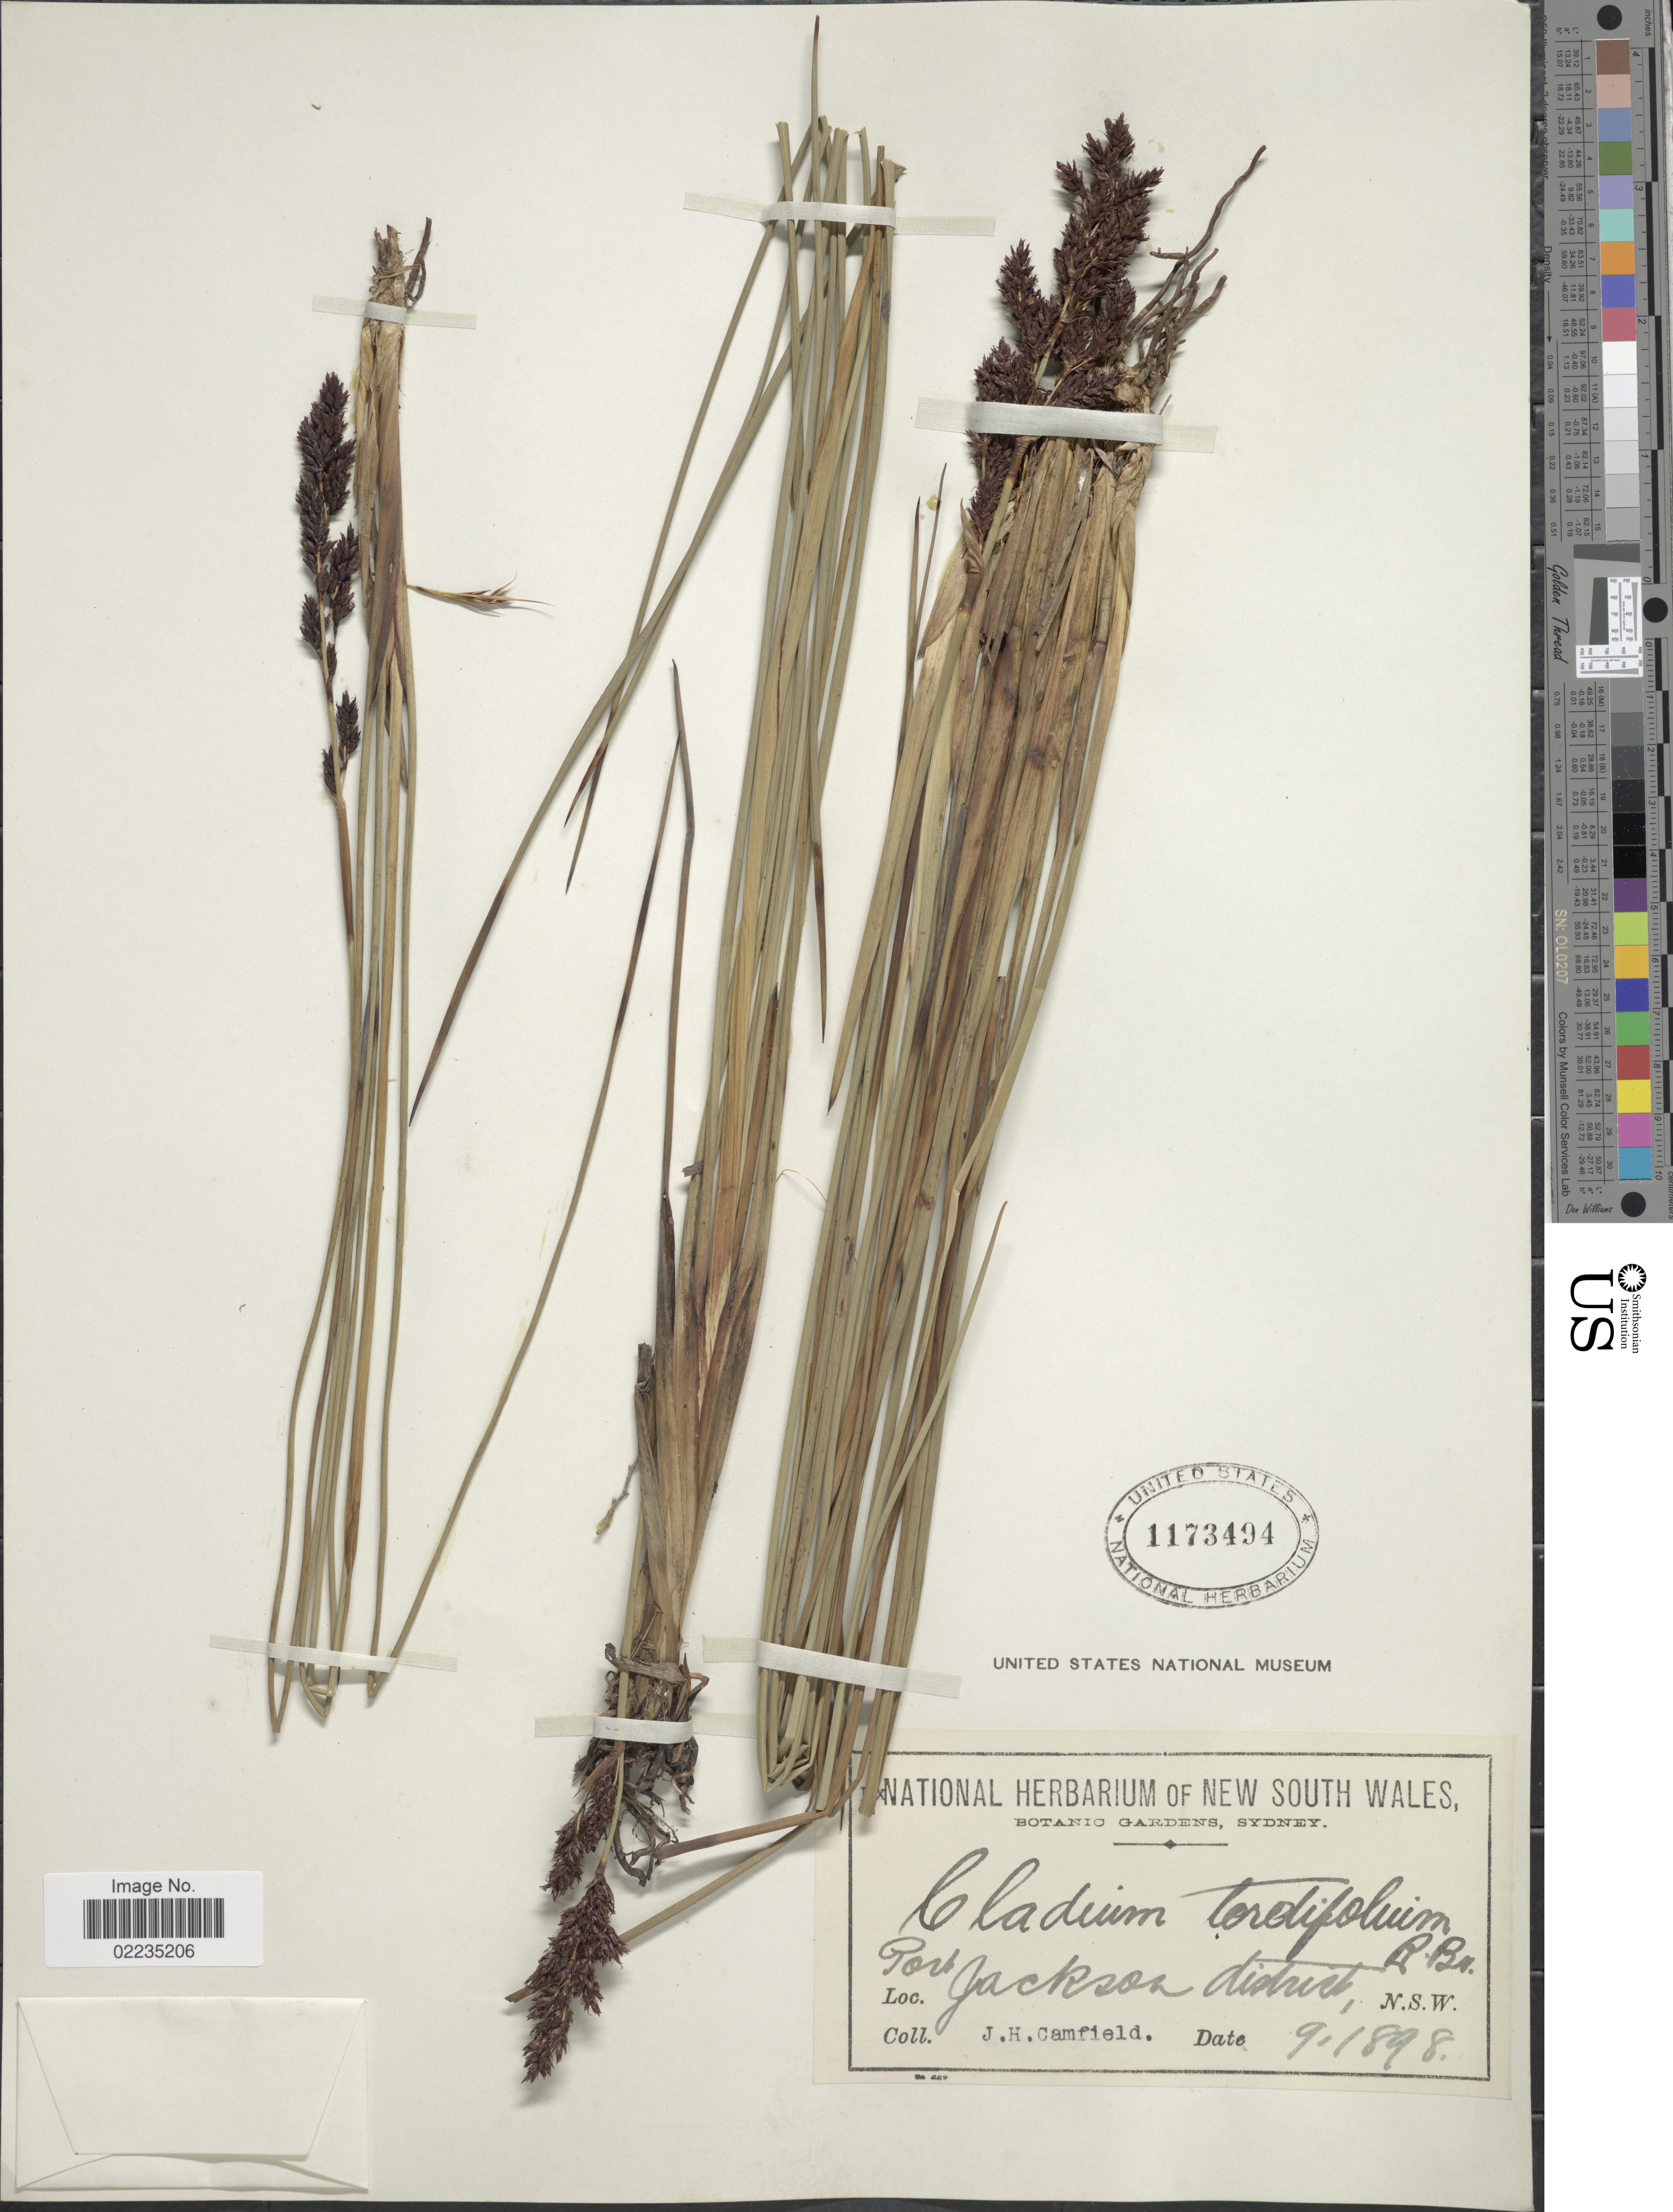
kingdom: Plantae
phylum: Tracheophyta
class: Liliopsida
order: Poales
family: Cyperaceae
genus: Machaerina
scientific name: Machaerina teretifolia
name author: (R. Br.) T. Koyama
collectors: J. Camfield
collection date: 1898-09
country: Australia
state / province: New South Wales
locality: Port Jackson District, N.S.W.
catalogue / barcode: US 1173494